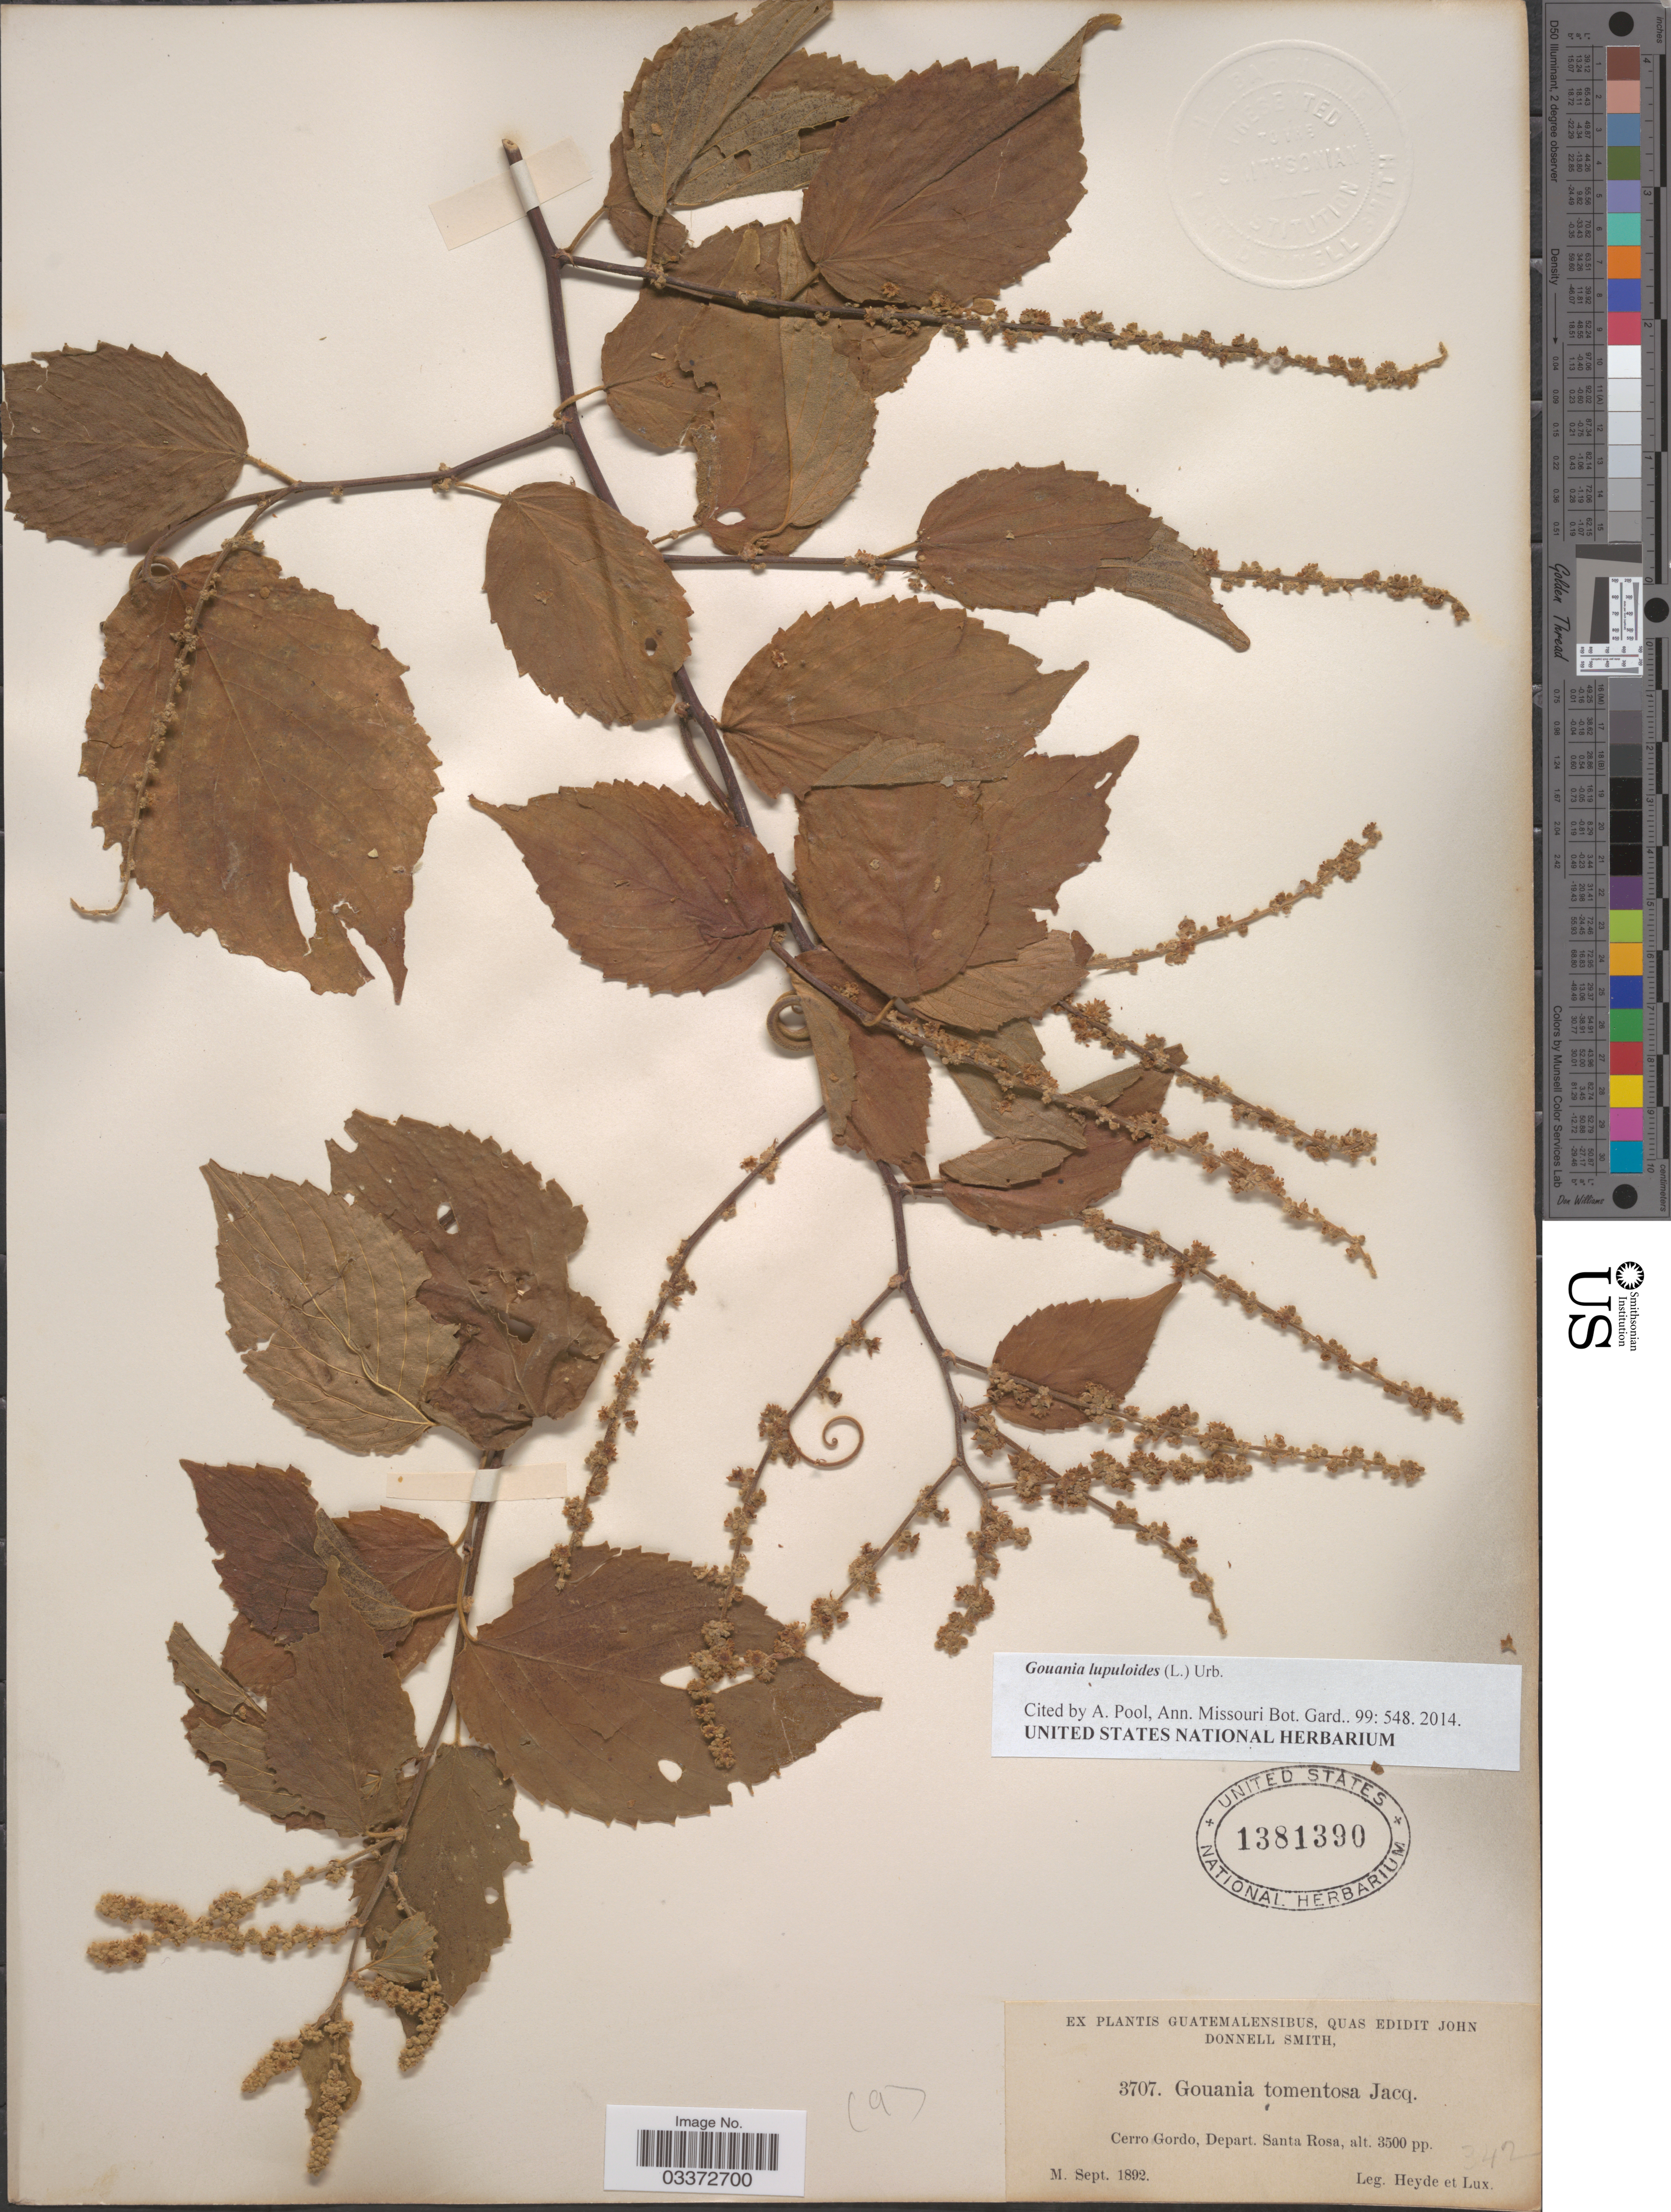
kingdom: Plantae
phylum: Tracheophyta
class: Magnoliopsida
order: Rosales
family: Rhamnaceae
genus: Gouania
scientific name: Gouania lupuloides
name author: (L.) Urb.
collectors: Heyde & Lux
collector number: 3707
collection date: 1892-09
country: Guatemala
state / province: Santa Rosa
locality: Cerro Gordo, Depart. Santa Rosa.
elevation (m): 1067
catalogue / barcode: US 1381390